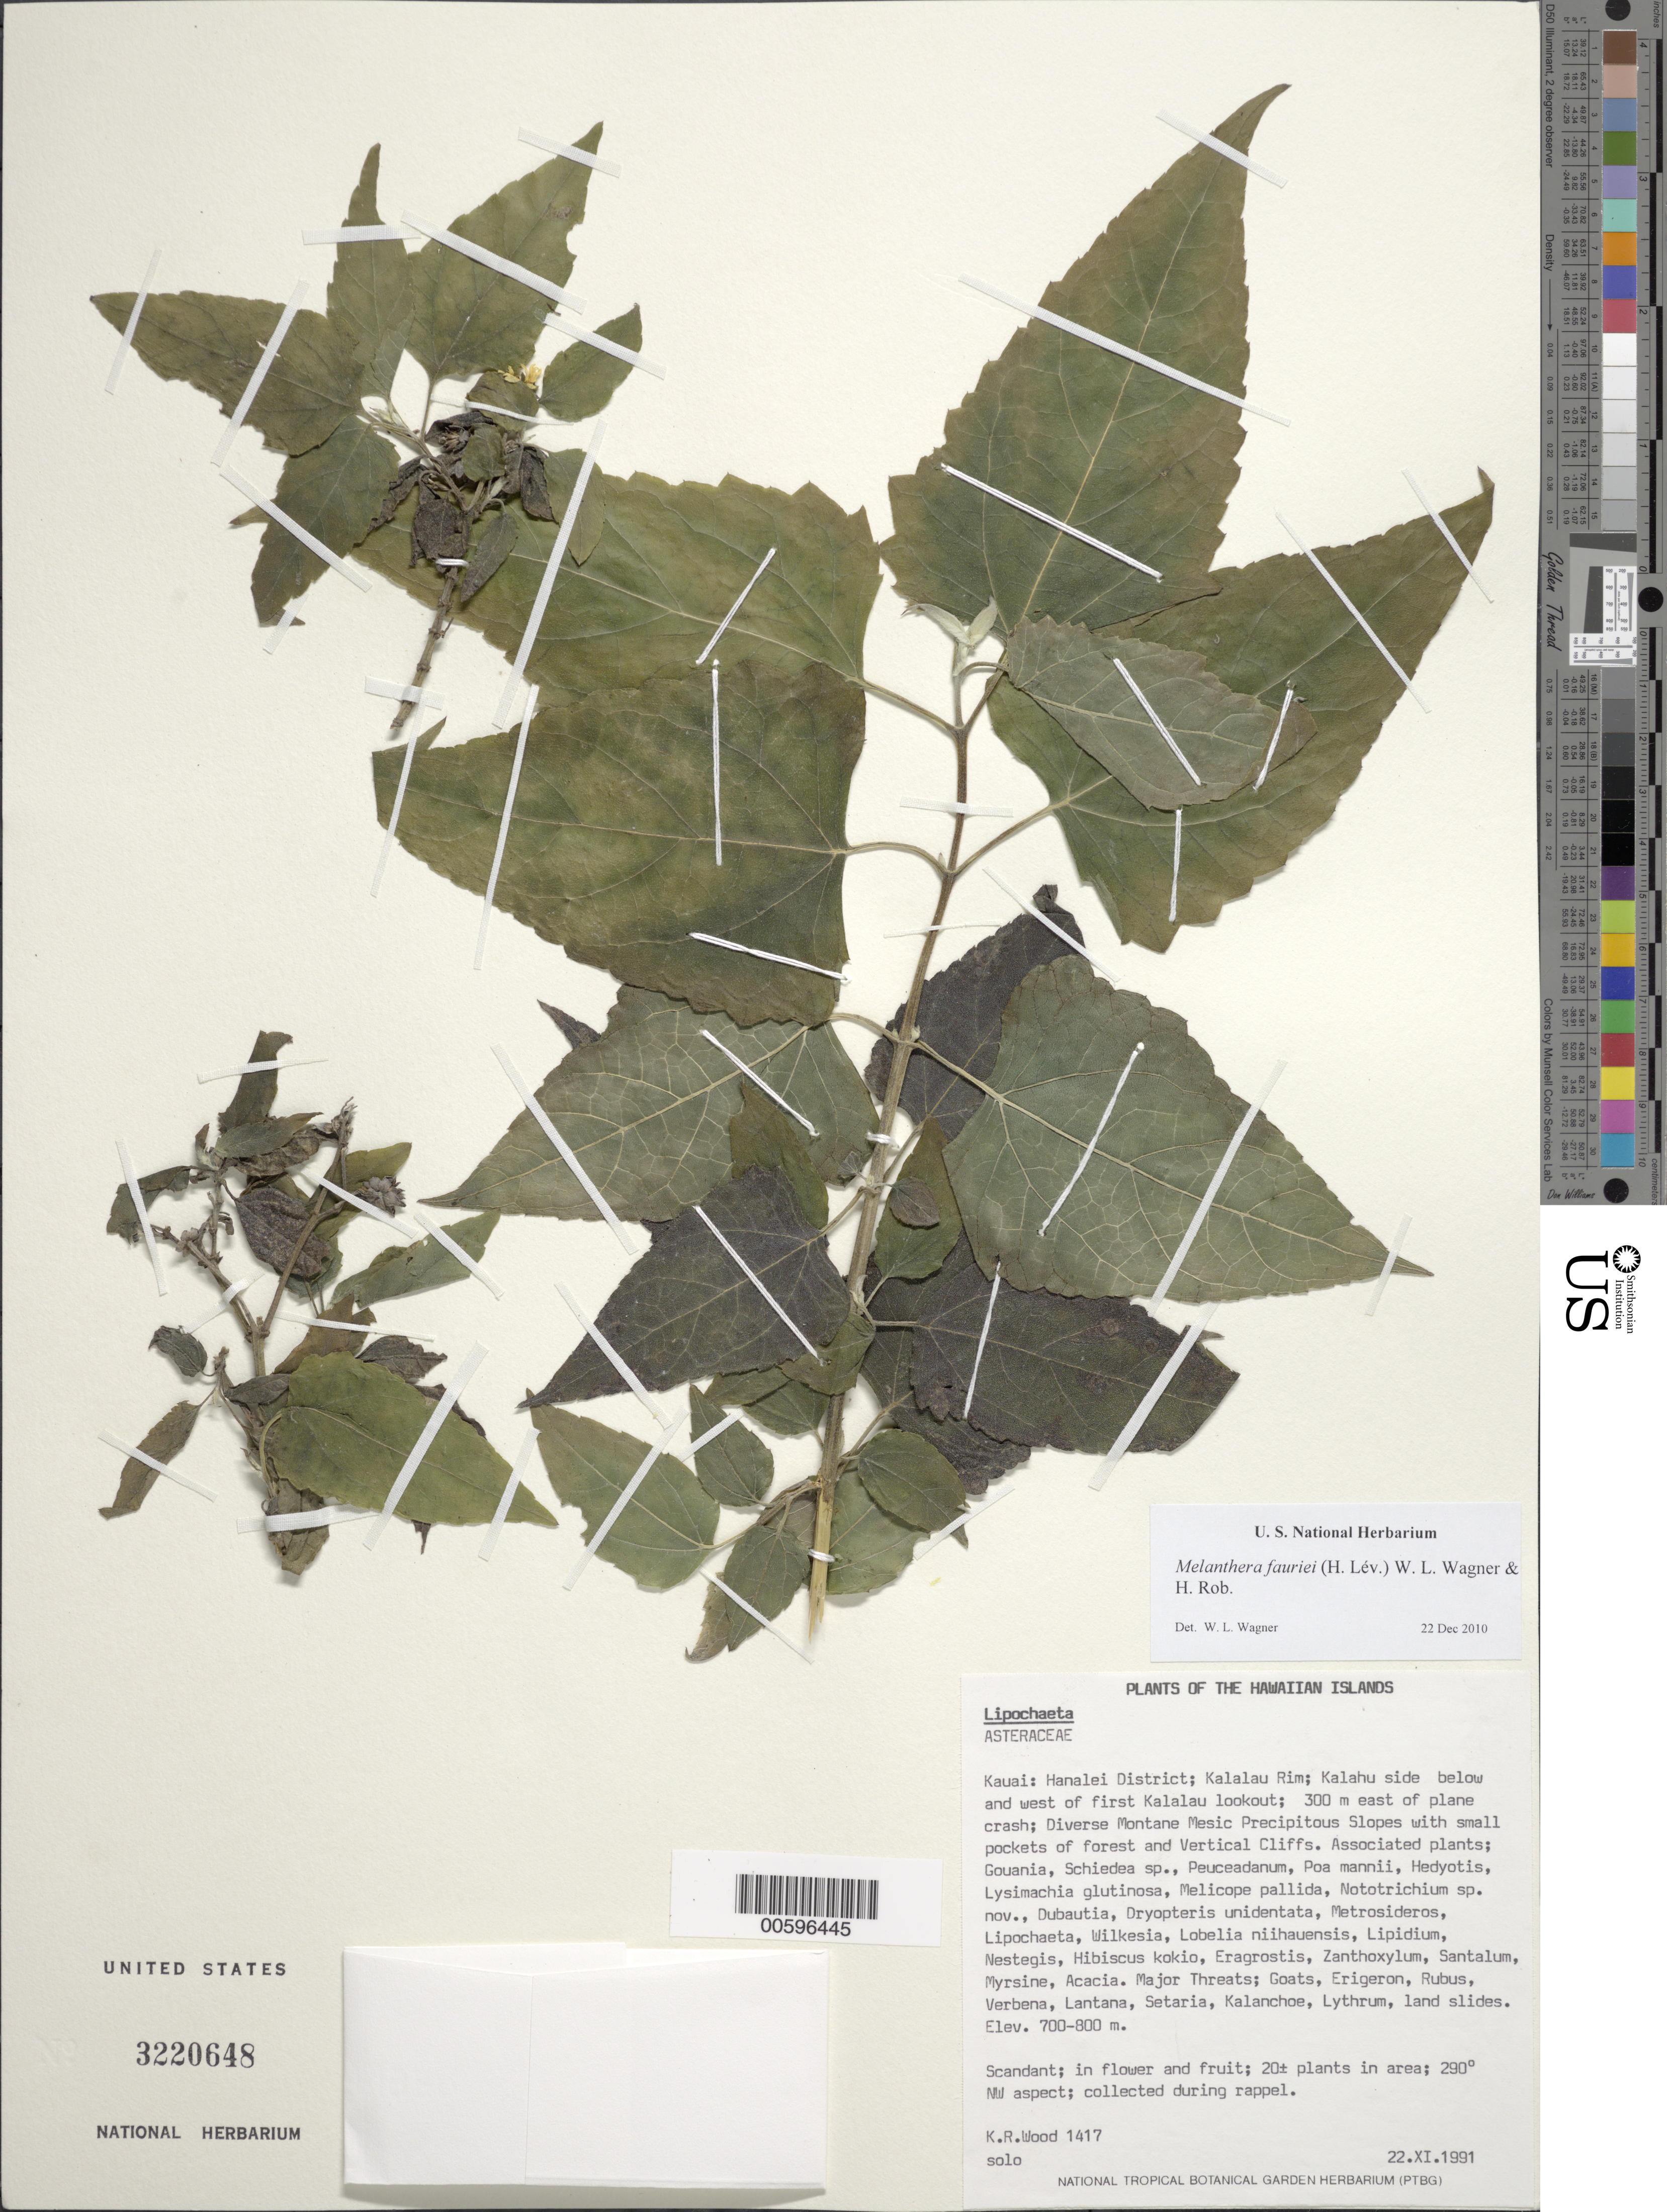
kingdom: Plantae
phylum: Tracheophyta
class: Magnoliopsida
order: Asterales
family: Asteraceae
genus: Wollastonia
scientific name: Wollastonia fauriei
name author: (H. Lév.) Orchard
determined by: Wagner, W. L., (BOT), Smithsonian Institution - National Museum of Natural History (UNITED STATES)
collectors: K. R. Wood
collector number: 1417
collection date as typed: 22 Nov 1991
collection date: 1991-11-22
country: United States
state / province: Hawaii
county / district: Kauai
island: Kaua'i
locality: Hanalei Dist; Kalalau Rim; Kalahu side below and W of first Kalalau lookout; 300 m E of plane crash.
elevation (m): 700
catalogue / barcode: US 3220648